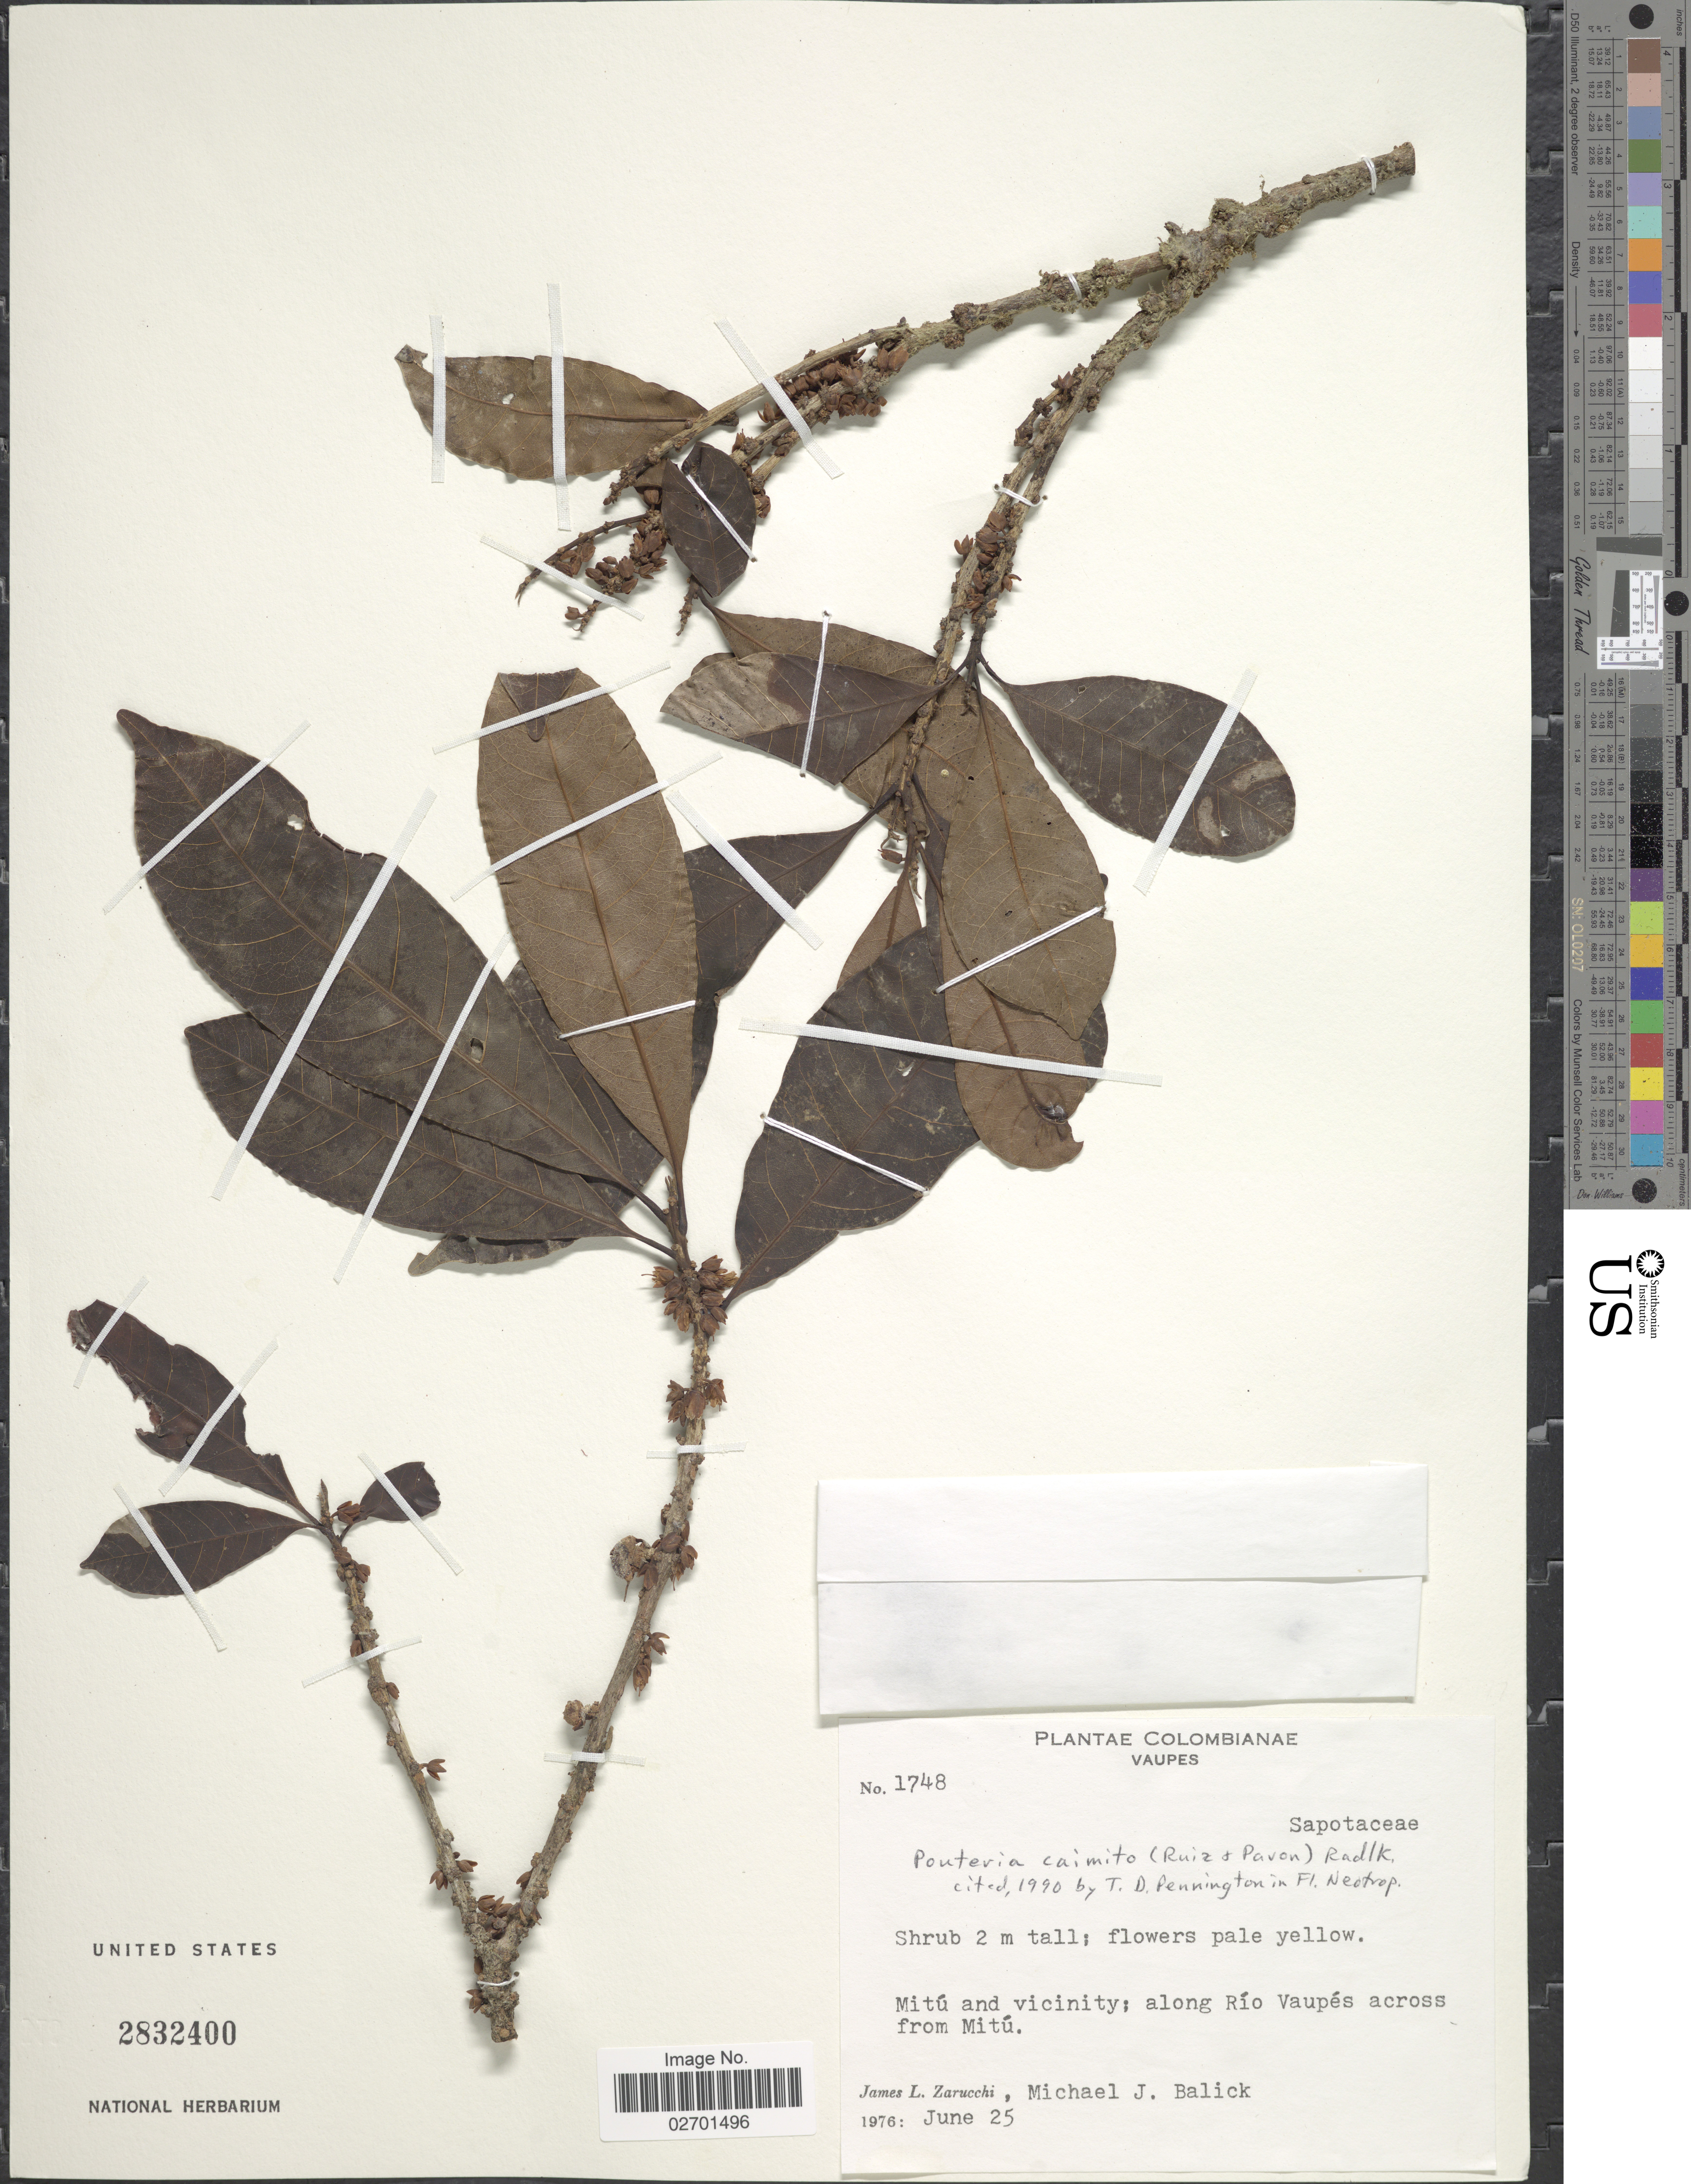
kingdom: Plantae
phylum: Tracheophyta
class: Magnoliopsida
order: Ericales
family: Sapotaceae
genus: Pouteria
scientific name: Pouteria caimito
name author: (Ruiz & Pav.) Radlk.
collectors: J. L. Zarucchi & M. J. Balick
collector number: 1748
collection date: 1976-06-25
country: Colombia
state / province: Vaupés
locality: Mitu and vicinity; along Rio Vaupes across from Mitu.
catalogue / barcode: US 2832400